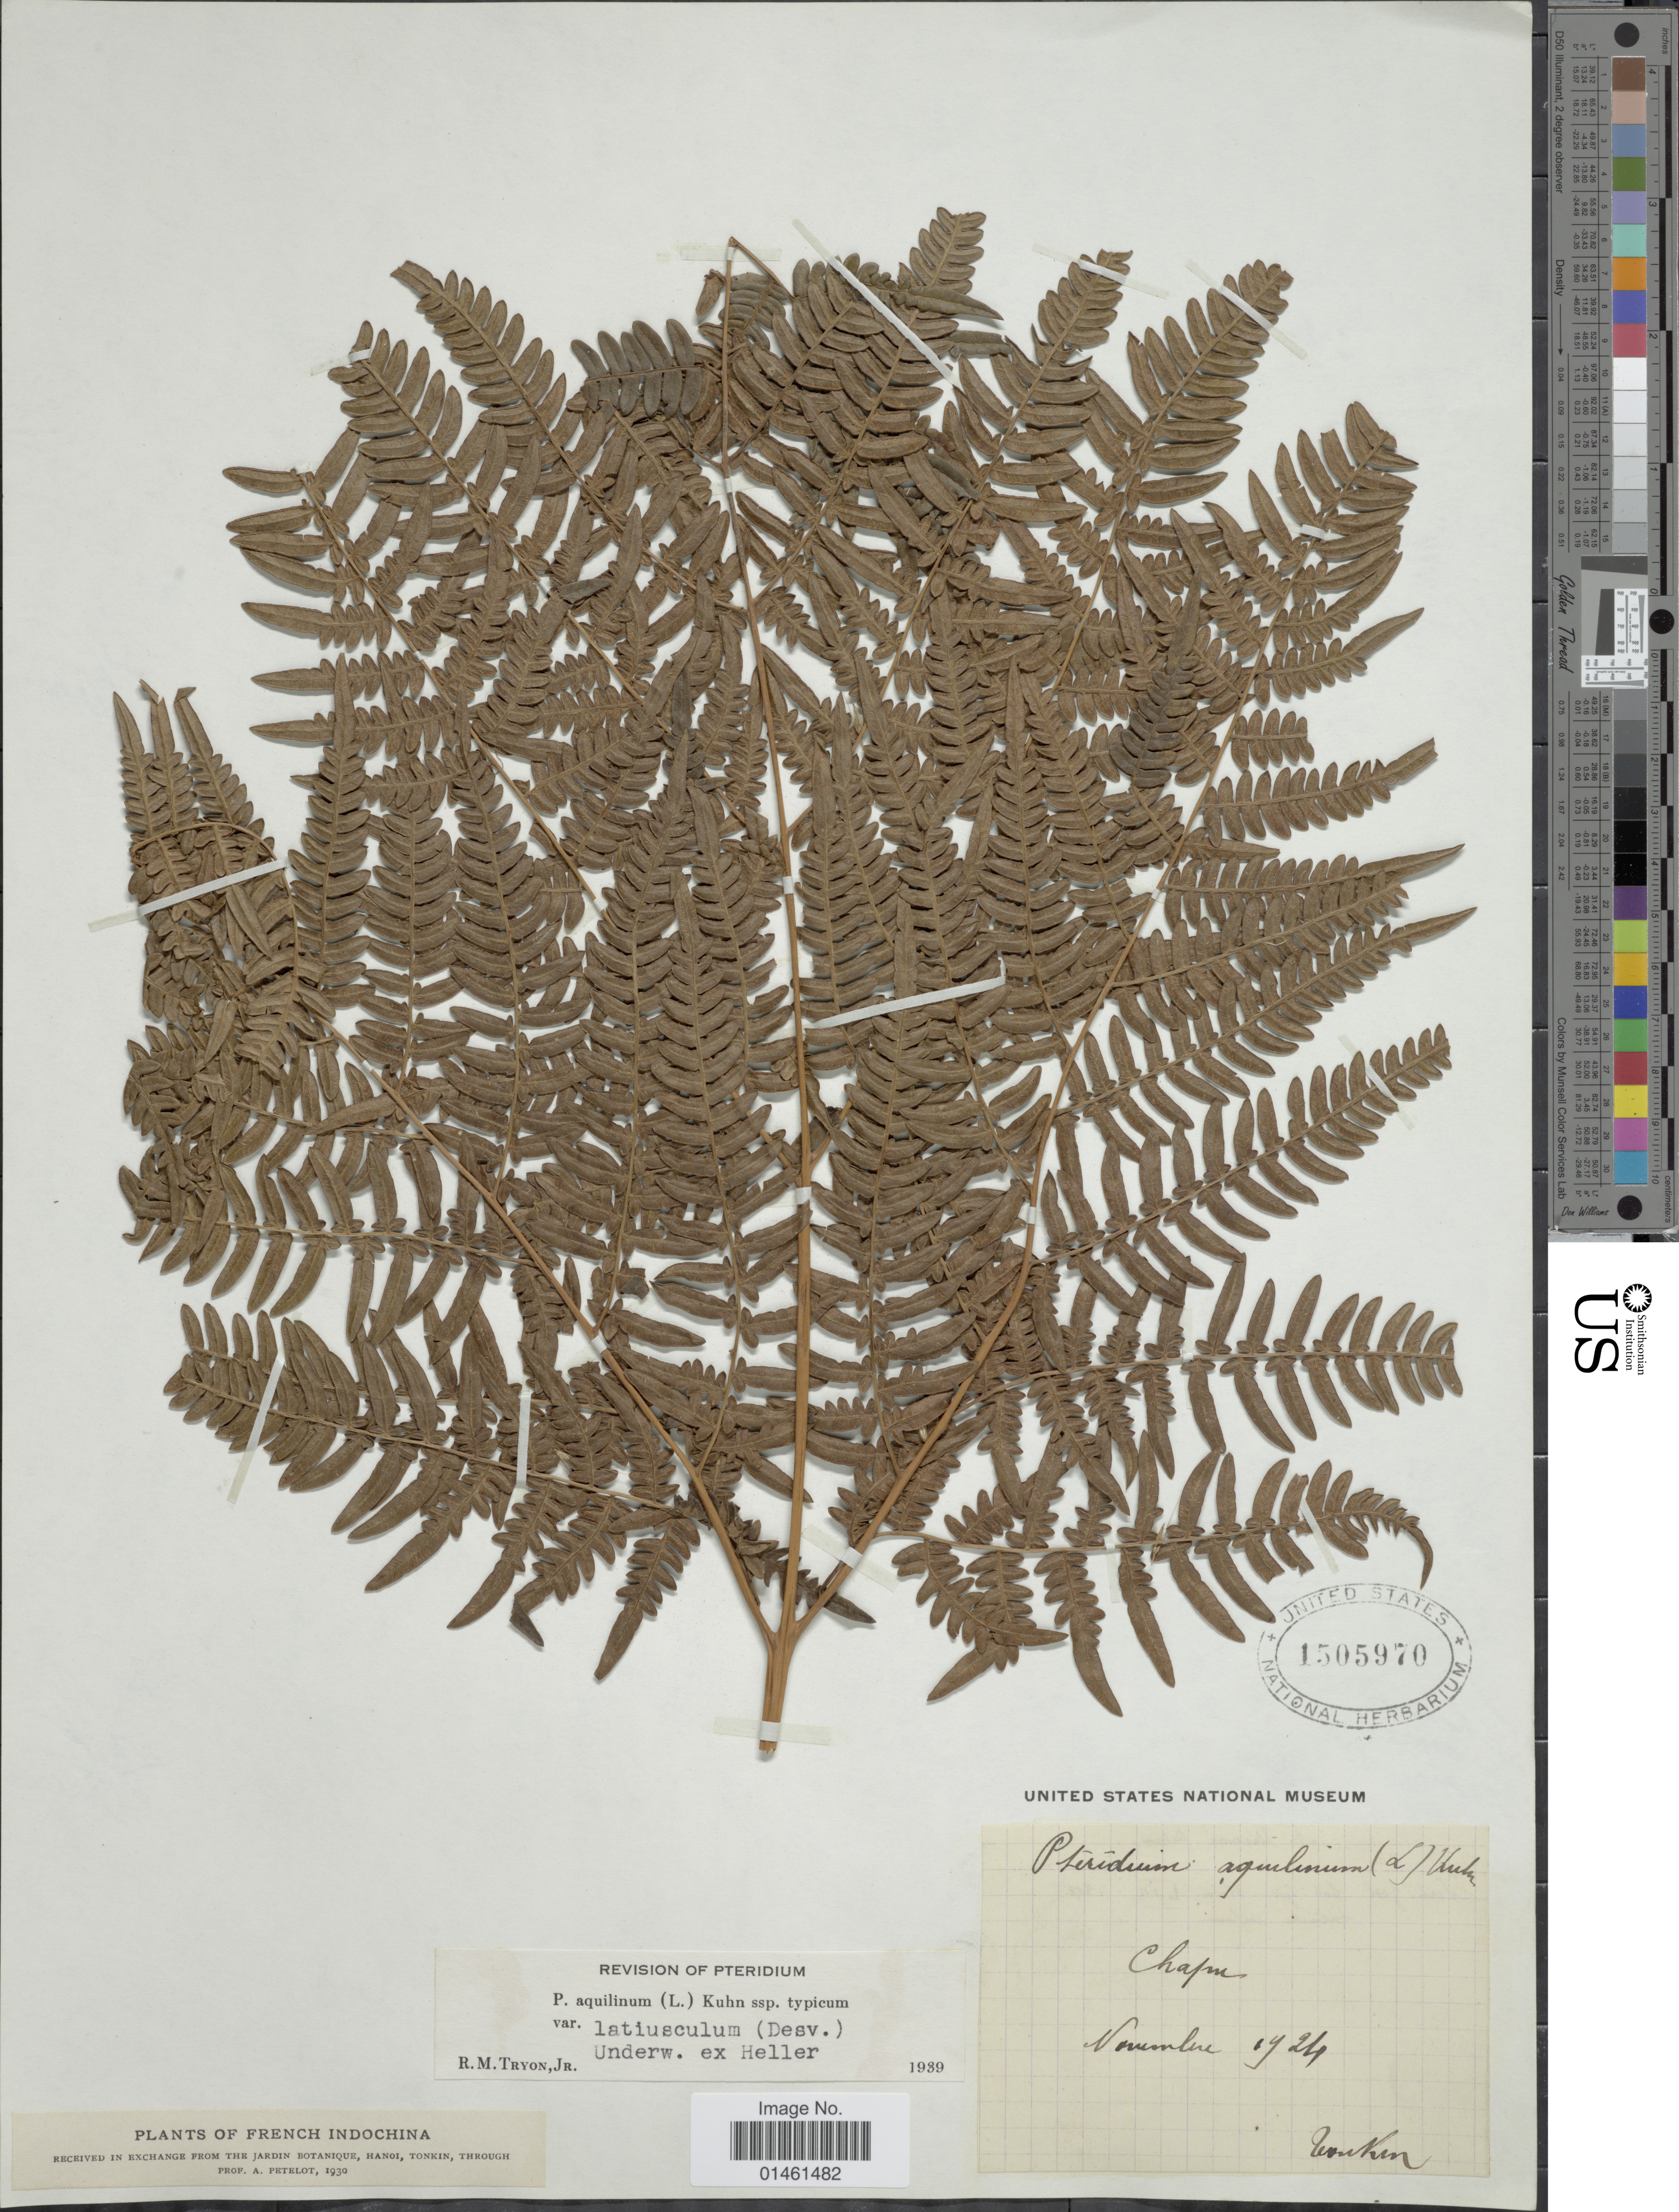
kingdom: Plantae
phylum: Tracheophyta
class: Polypodiopsida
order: Polypodiales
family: Dennstaedtiaceae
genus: Pteridium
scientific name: Pteridium aquilinum var. latiusculum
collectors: A. Petelot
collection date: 1924-11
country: Vietnam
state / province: Lao Cai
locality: Tonkin. Chapu [interpreted]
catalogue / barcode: US 1505970